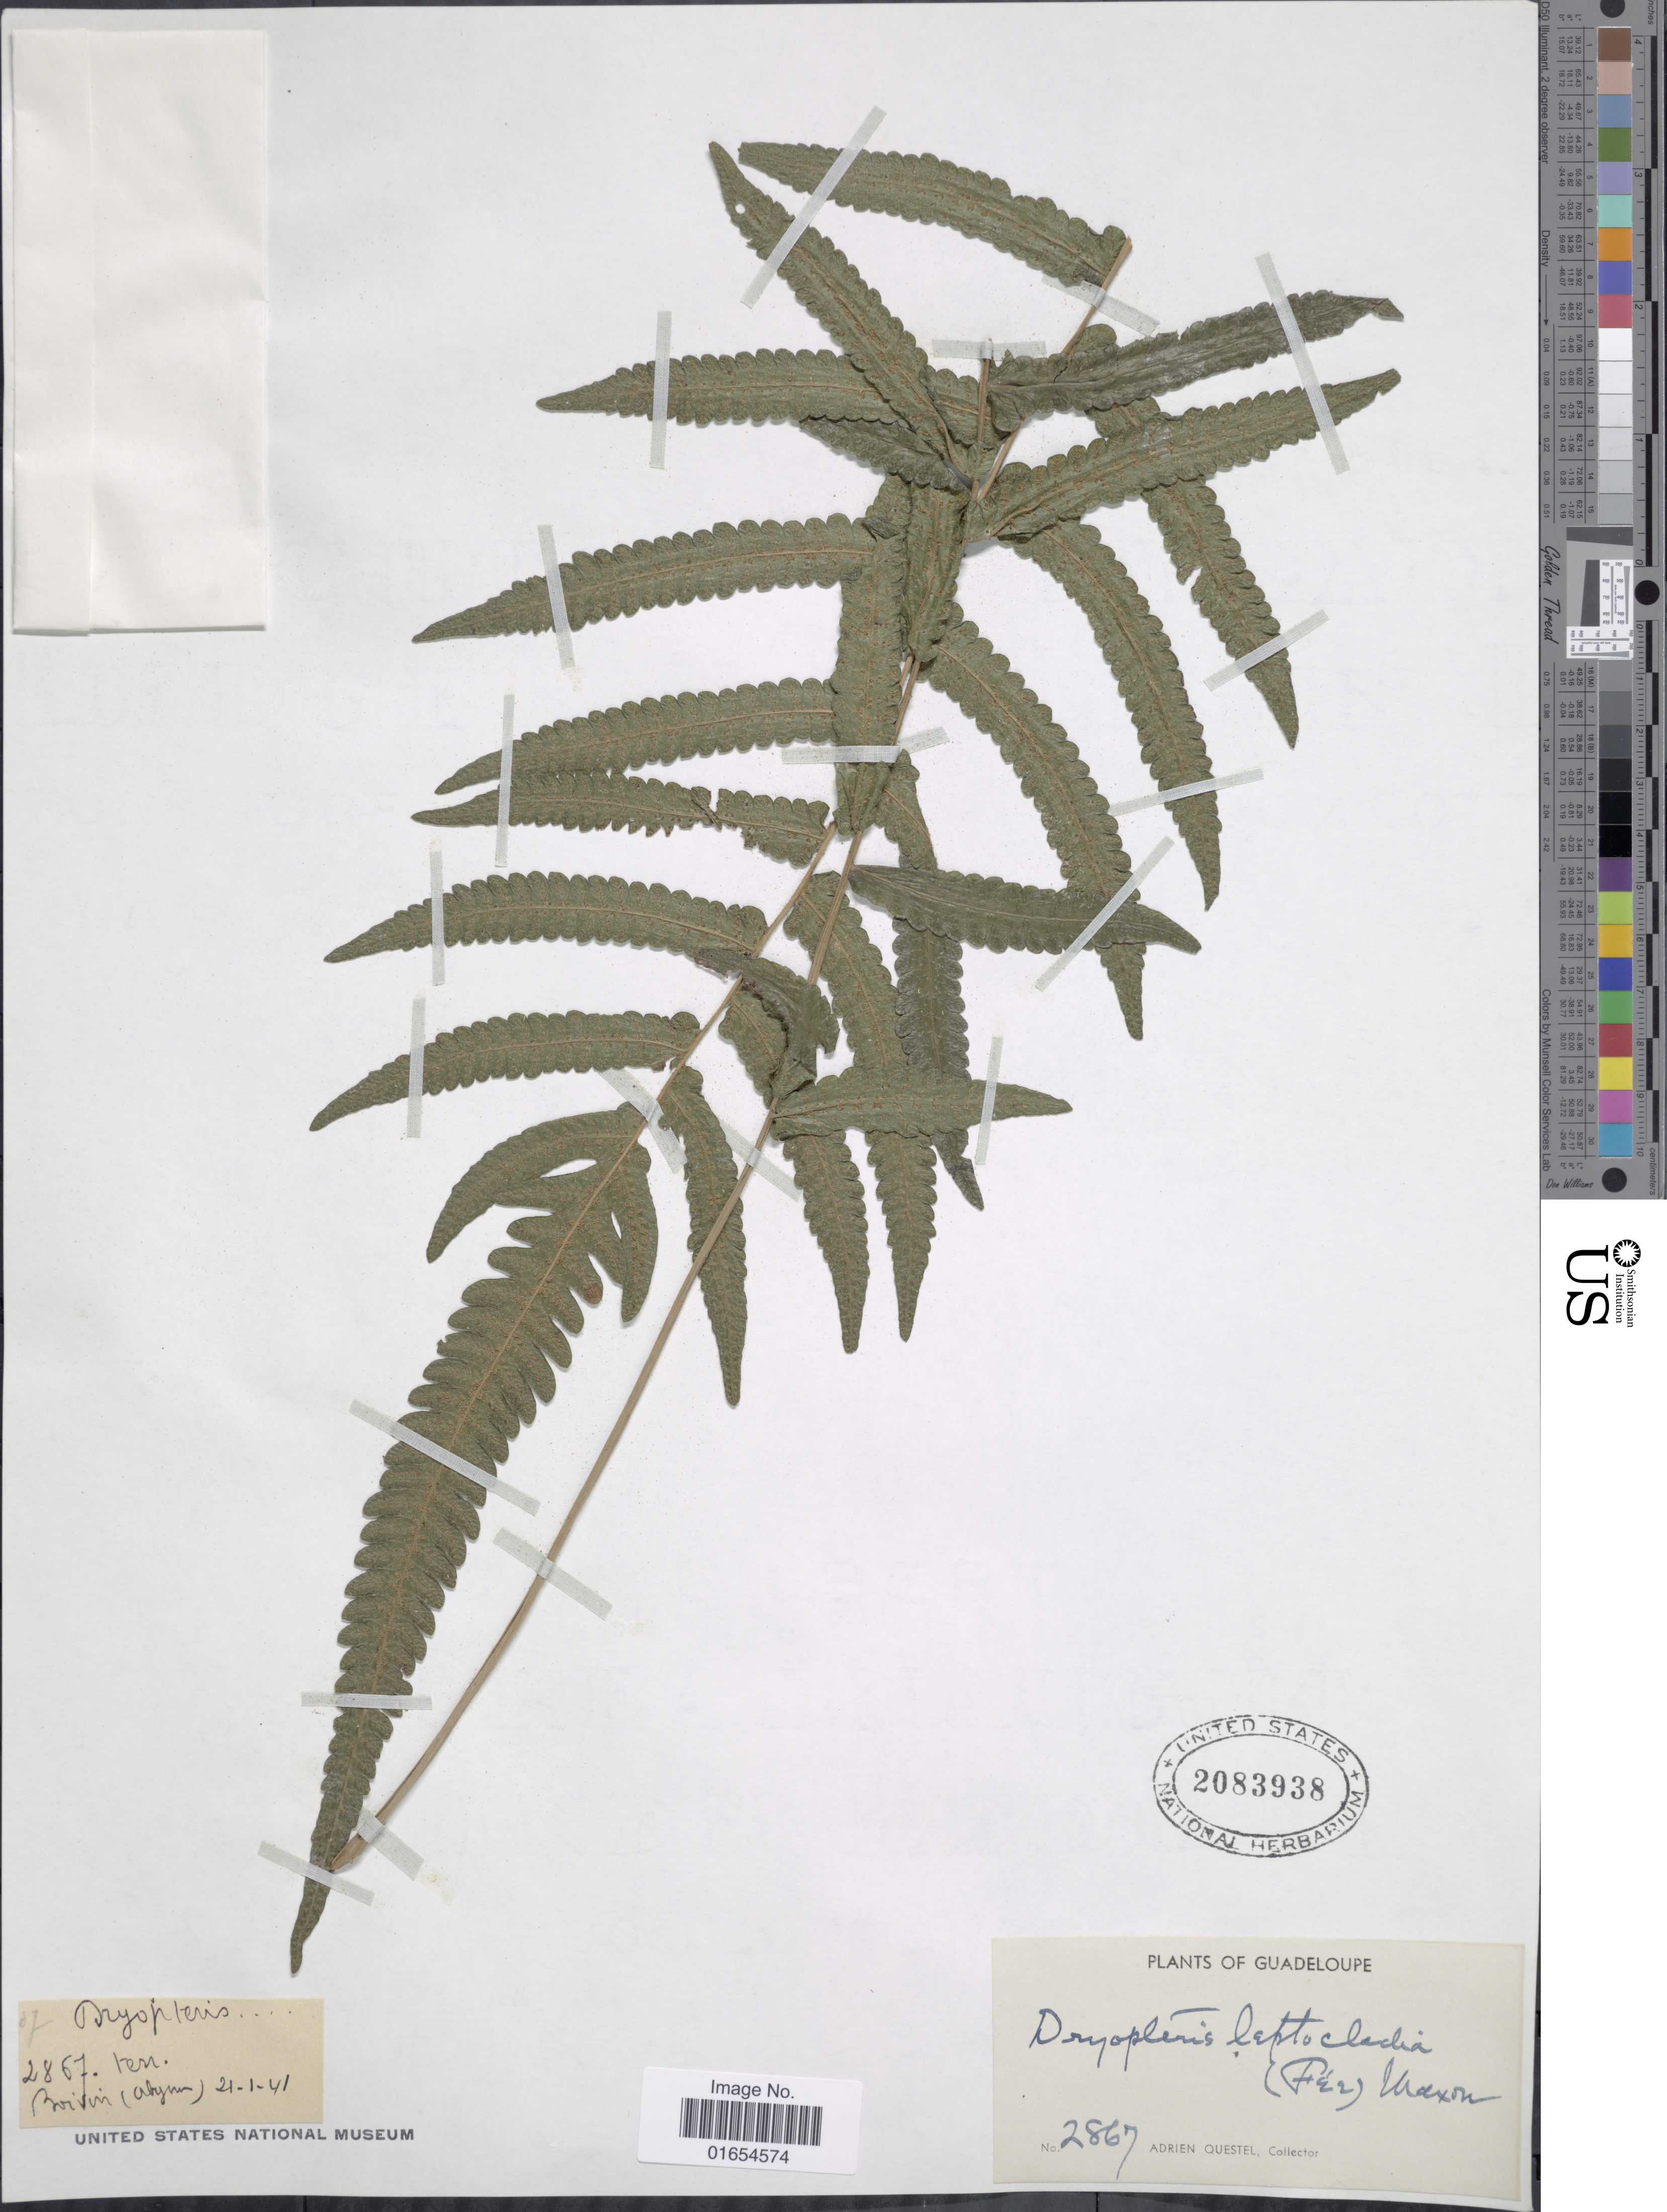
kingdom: Plantae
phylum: Tracheophyta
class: Polypodiopsida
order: Polypodiales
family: Thelypteridaceae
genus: Goniopteris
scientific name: Goniopteris leptocladia (Fée) comb. nov., ined 2015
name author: (Fée)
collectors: A. Questel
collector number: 2867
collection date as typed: Transcribed d/m/y: 21/1/41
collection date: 1941-01-21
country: Guadeloupe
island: Leeward Is.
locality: Boivin, Abymes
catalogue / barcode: US 2083938